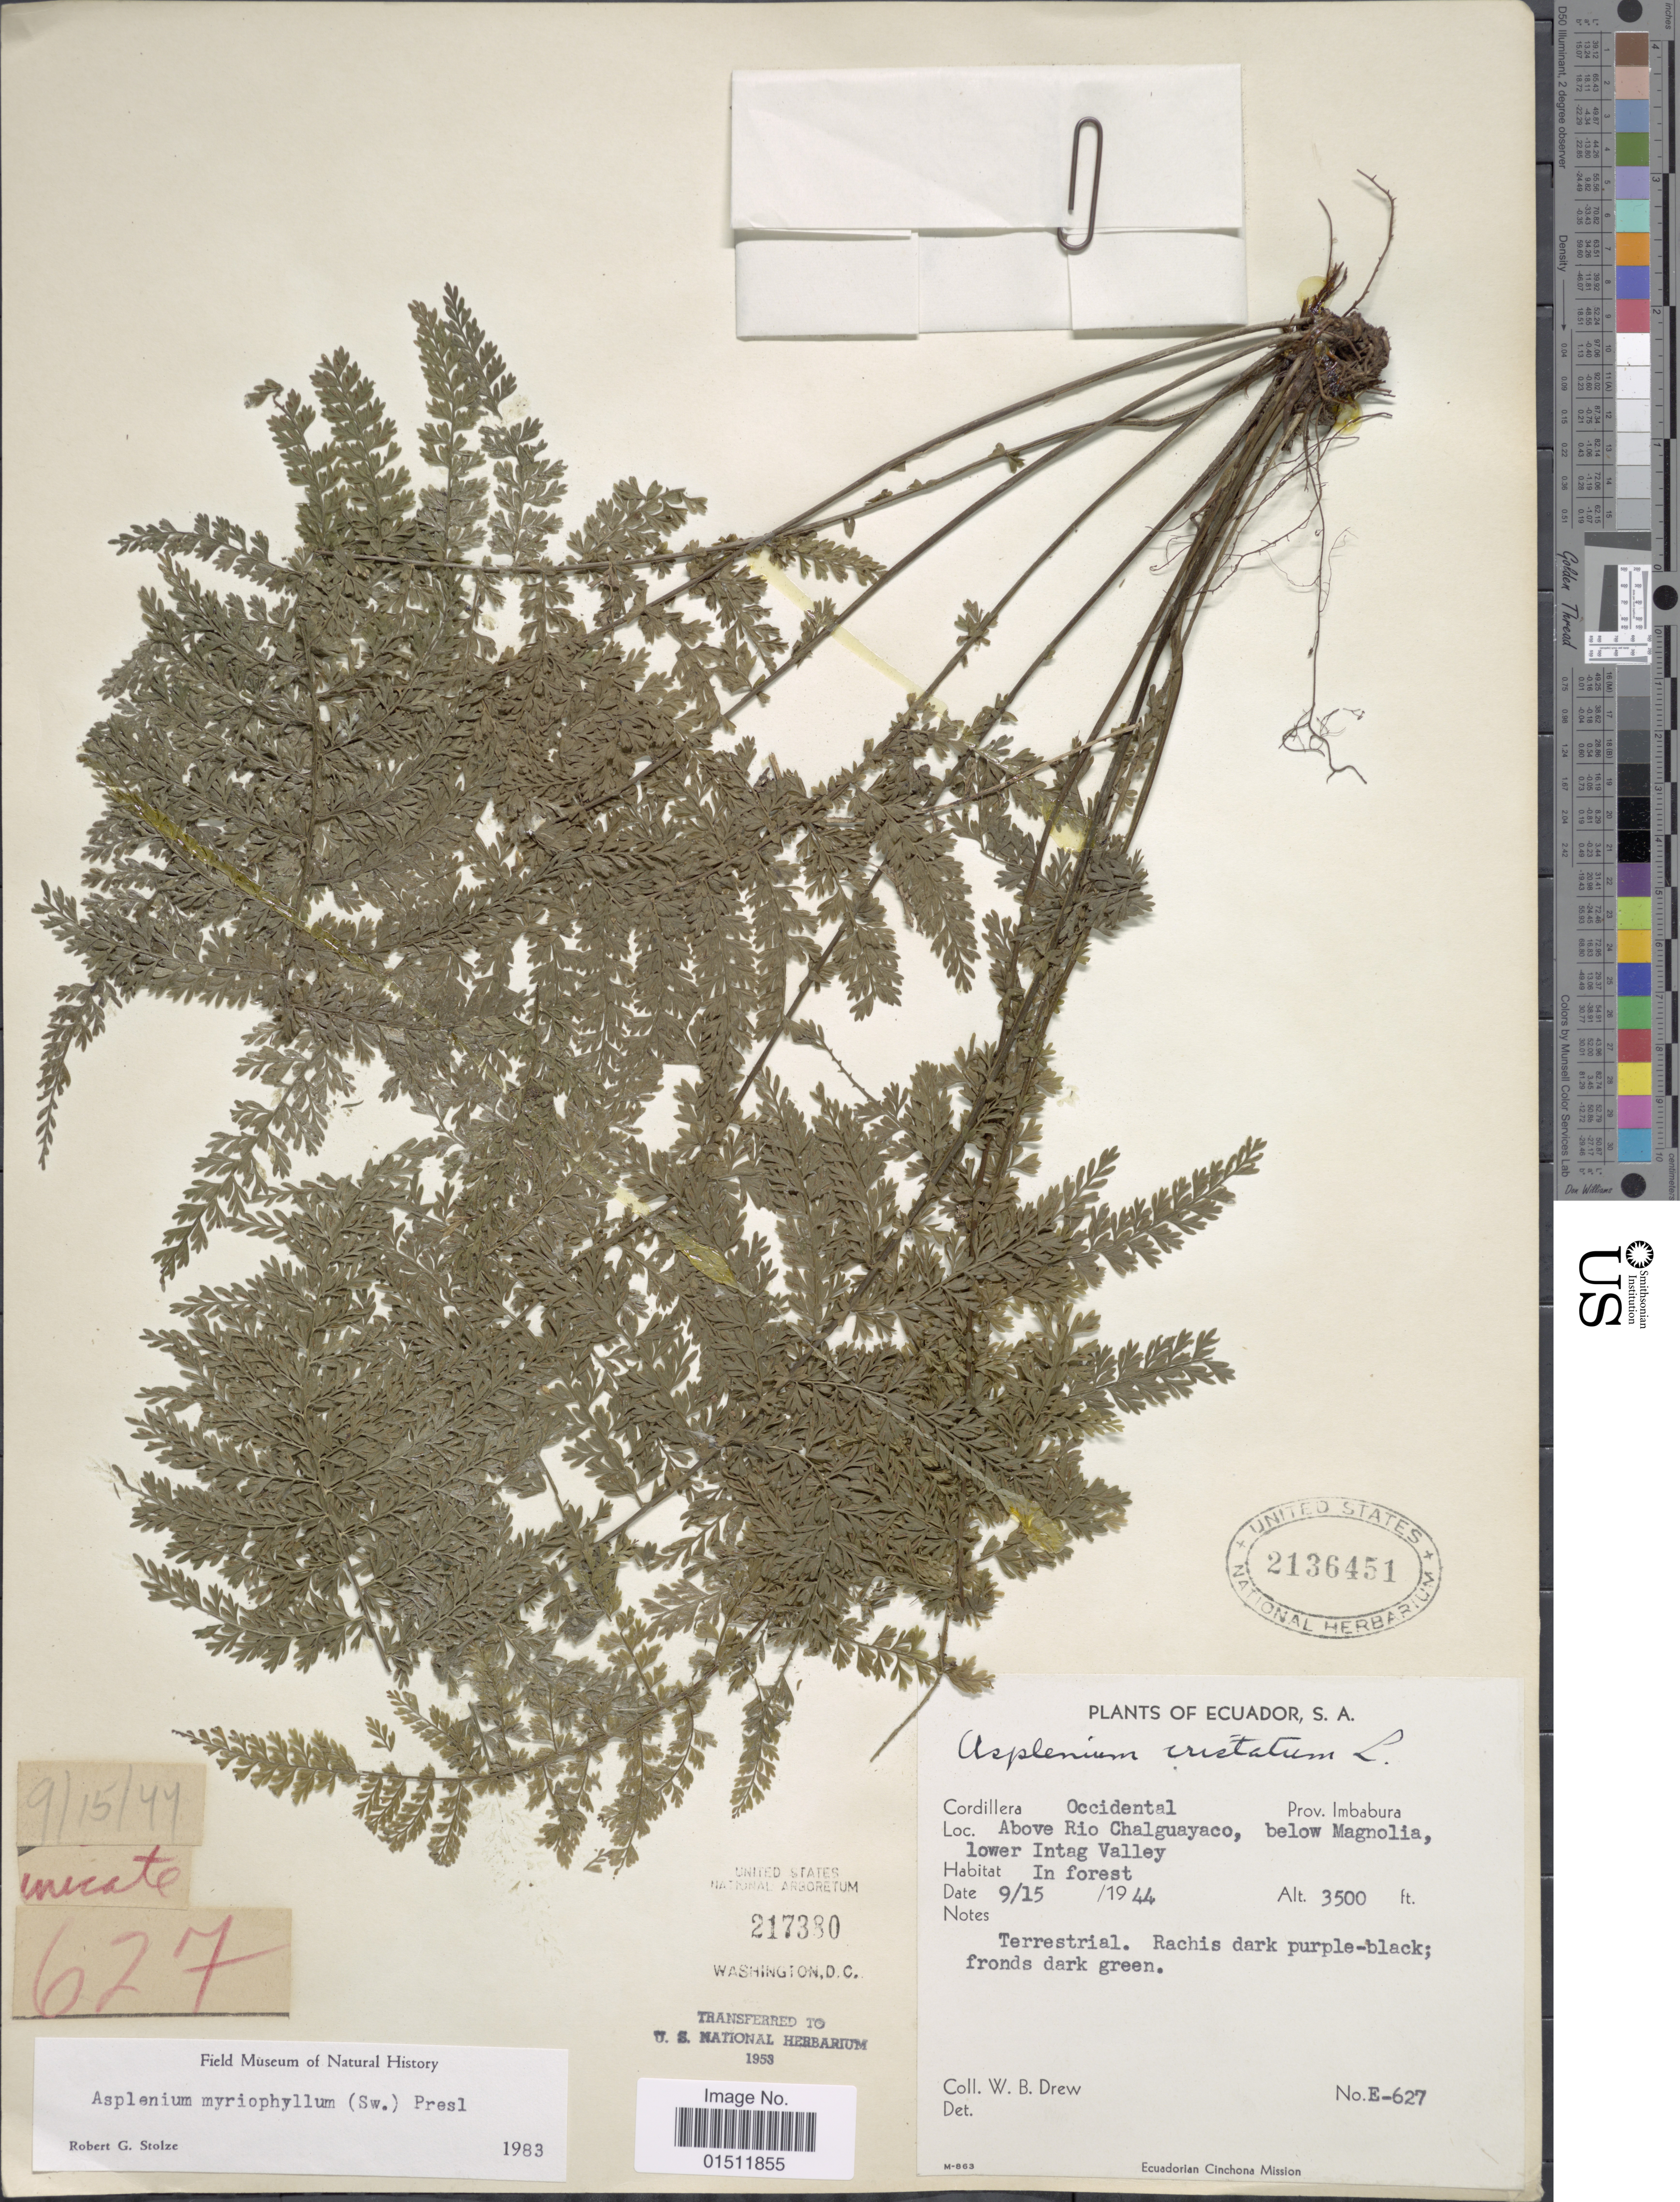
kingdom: Plantae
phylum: Tracheophyta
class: Polypodiopsida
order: Polypodiales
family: Aspleniaceae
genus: Asplenium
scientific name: Asplenium myriophyllum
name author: (Sw.) C. Presl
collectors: W. B. Drew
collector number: E-627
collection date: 1944-09-15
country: Ecuador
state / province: Imbabura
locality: Cordillera Occidental, above Rio Chalguayaco, below Magnolia, lower Intag Valley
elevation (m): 1067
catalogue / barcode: US 2136451